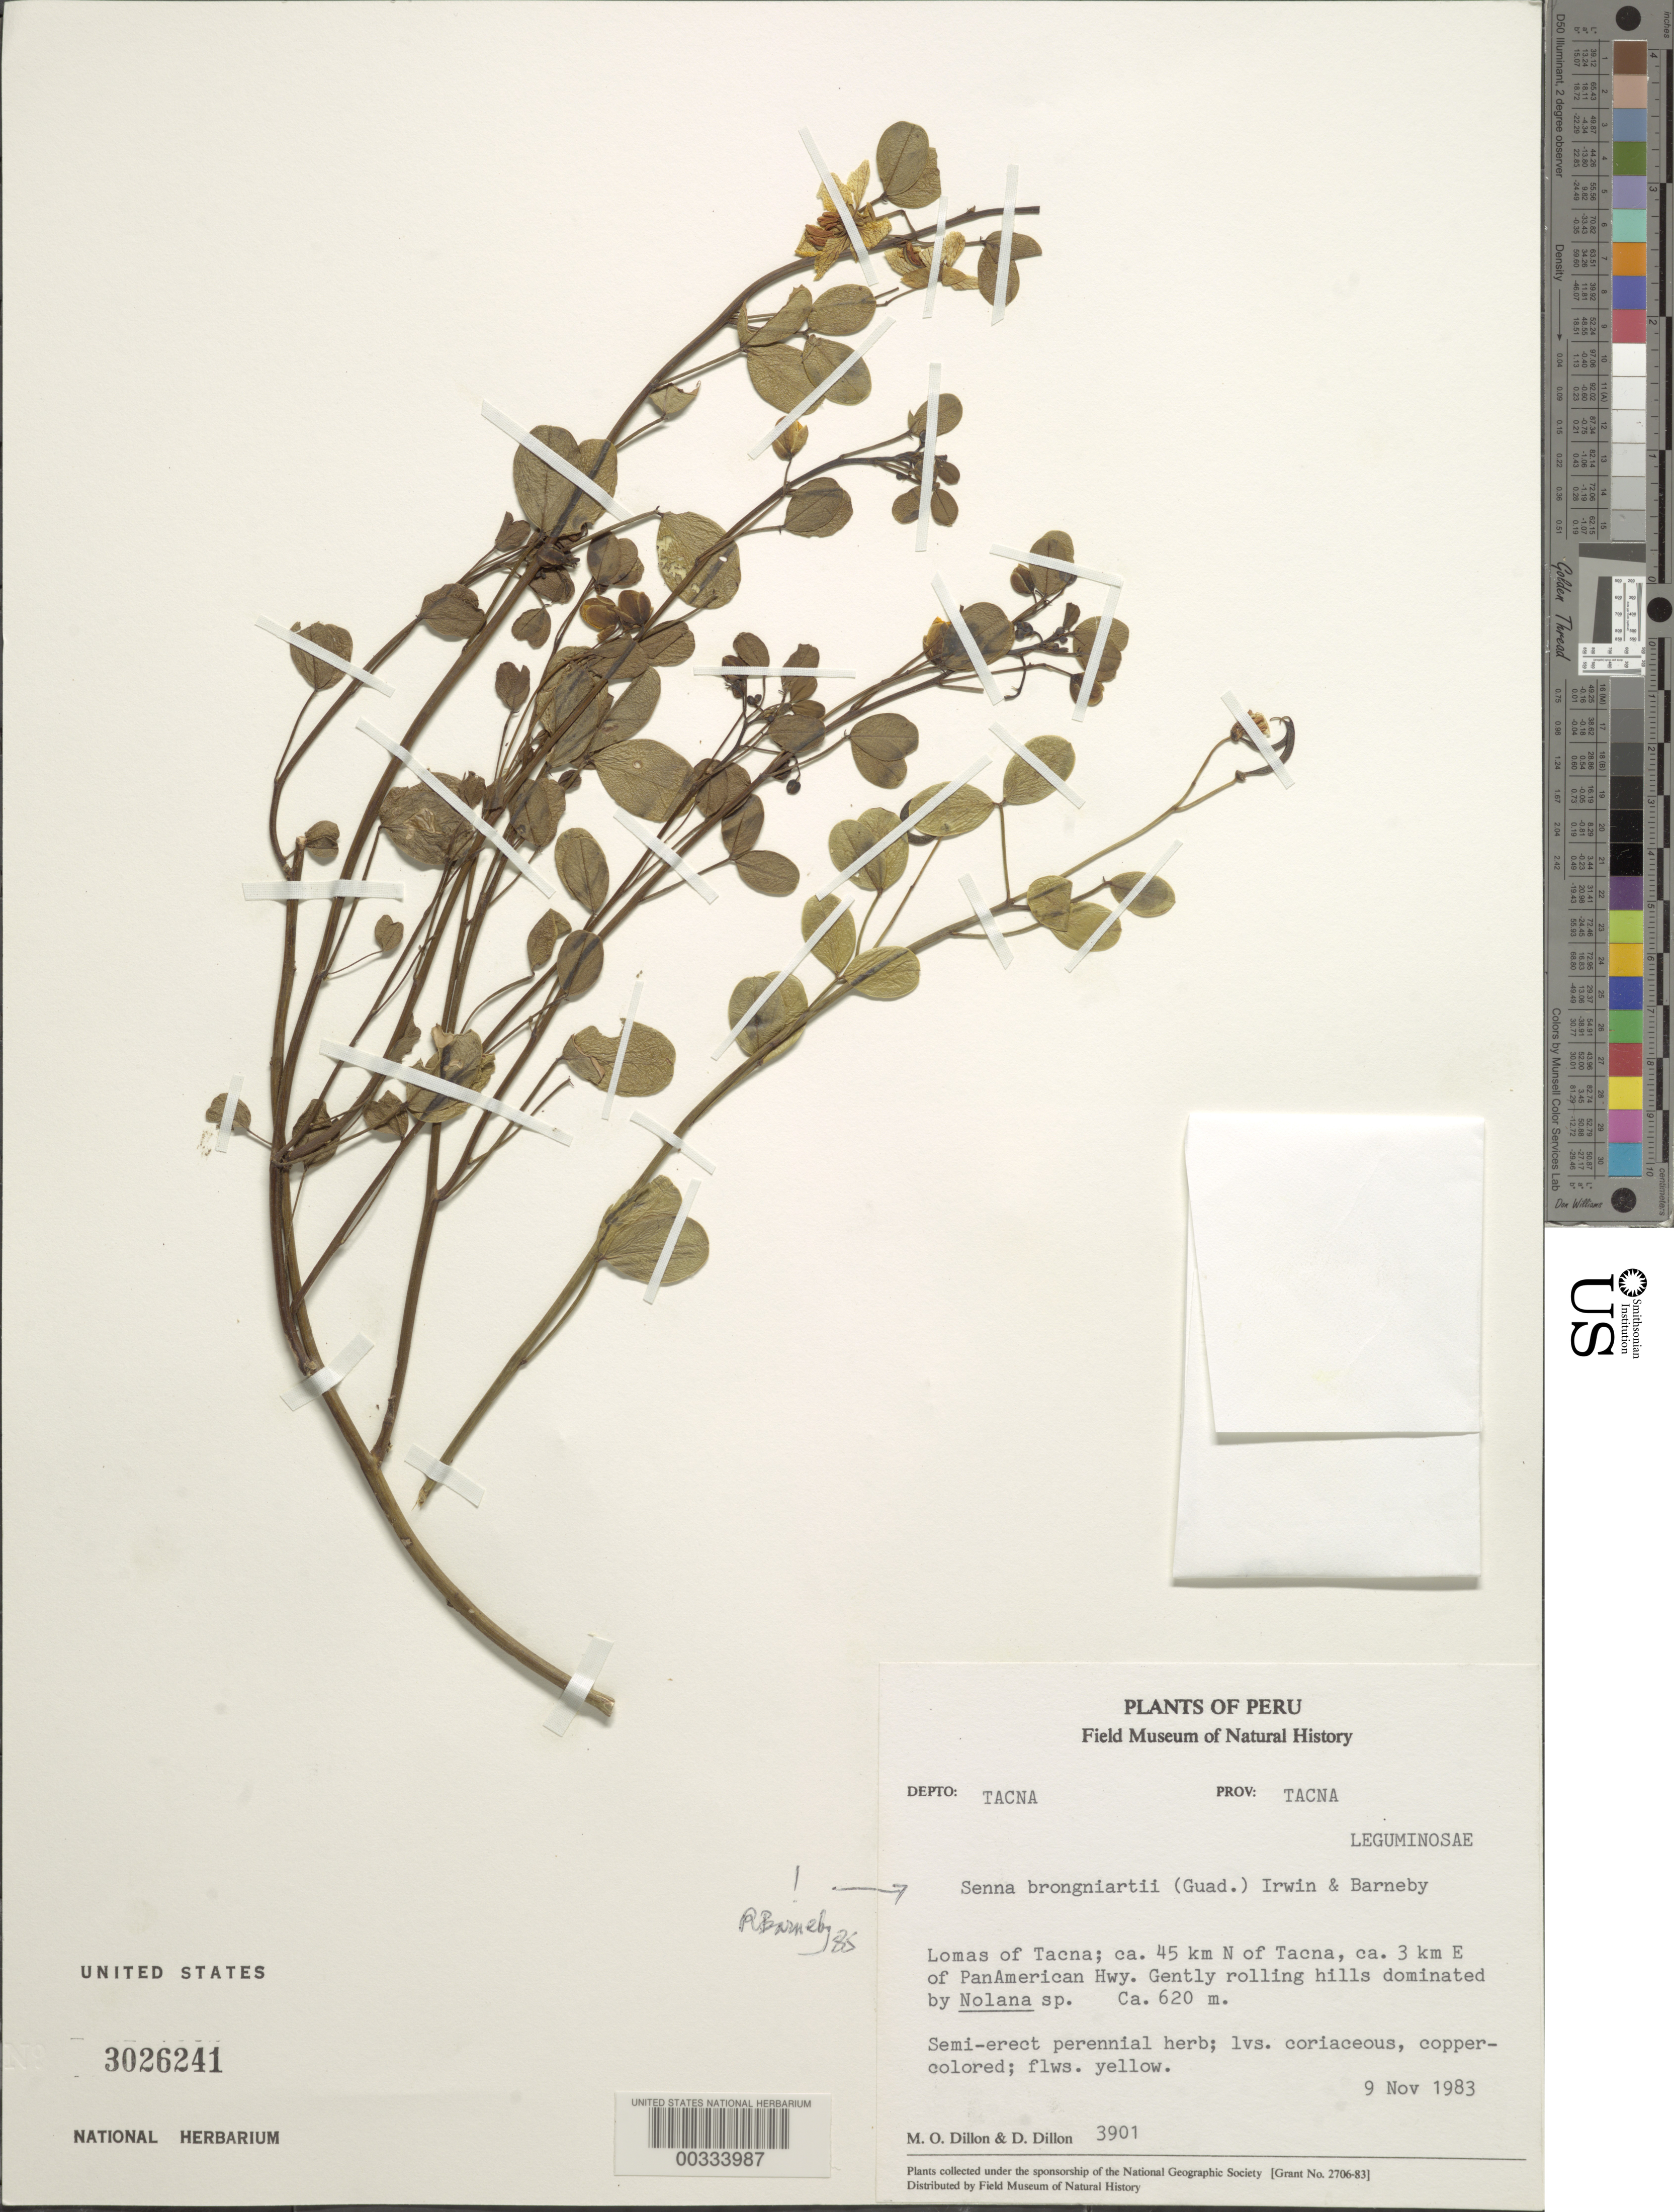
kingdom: Plantae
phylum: Tracheophyta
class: Magnoliopsida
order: Fabales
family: Fabaceae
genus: Senna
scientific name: Senna brongniartii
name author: (Gaudich.) H.S. Irwin & Barneby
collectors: M. O. Dillon & D. Dillon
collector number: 3901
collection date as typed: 09 Nov 1983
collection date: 1983-11-09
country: Peru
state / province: Tacna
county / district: Tacna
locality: Lomas of tacna; ca 45 km n of tacna, ca 3 km e of panamerican hwy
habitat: Gently rolling hills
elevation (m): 620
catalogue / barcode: US 3026241